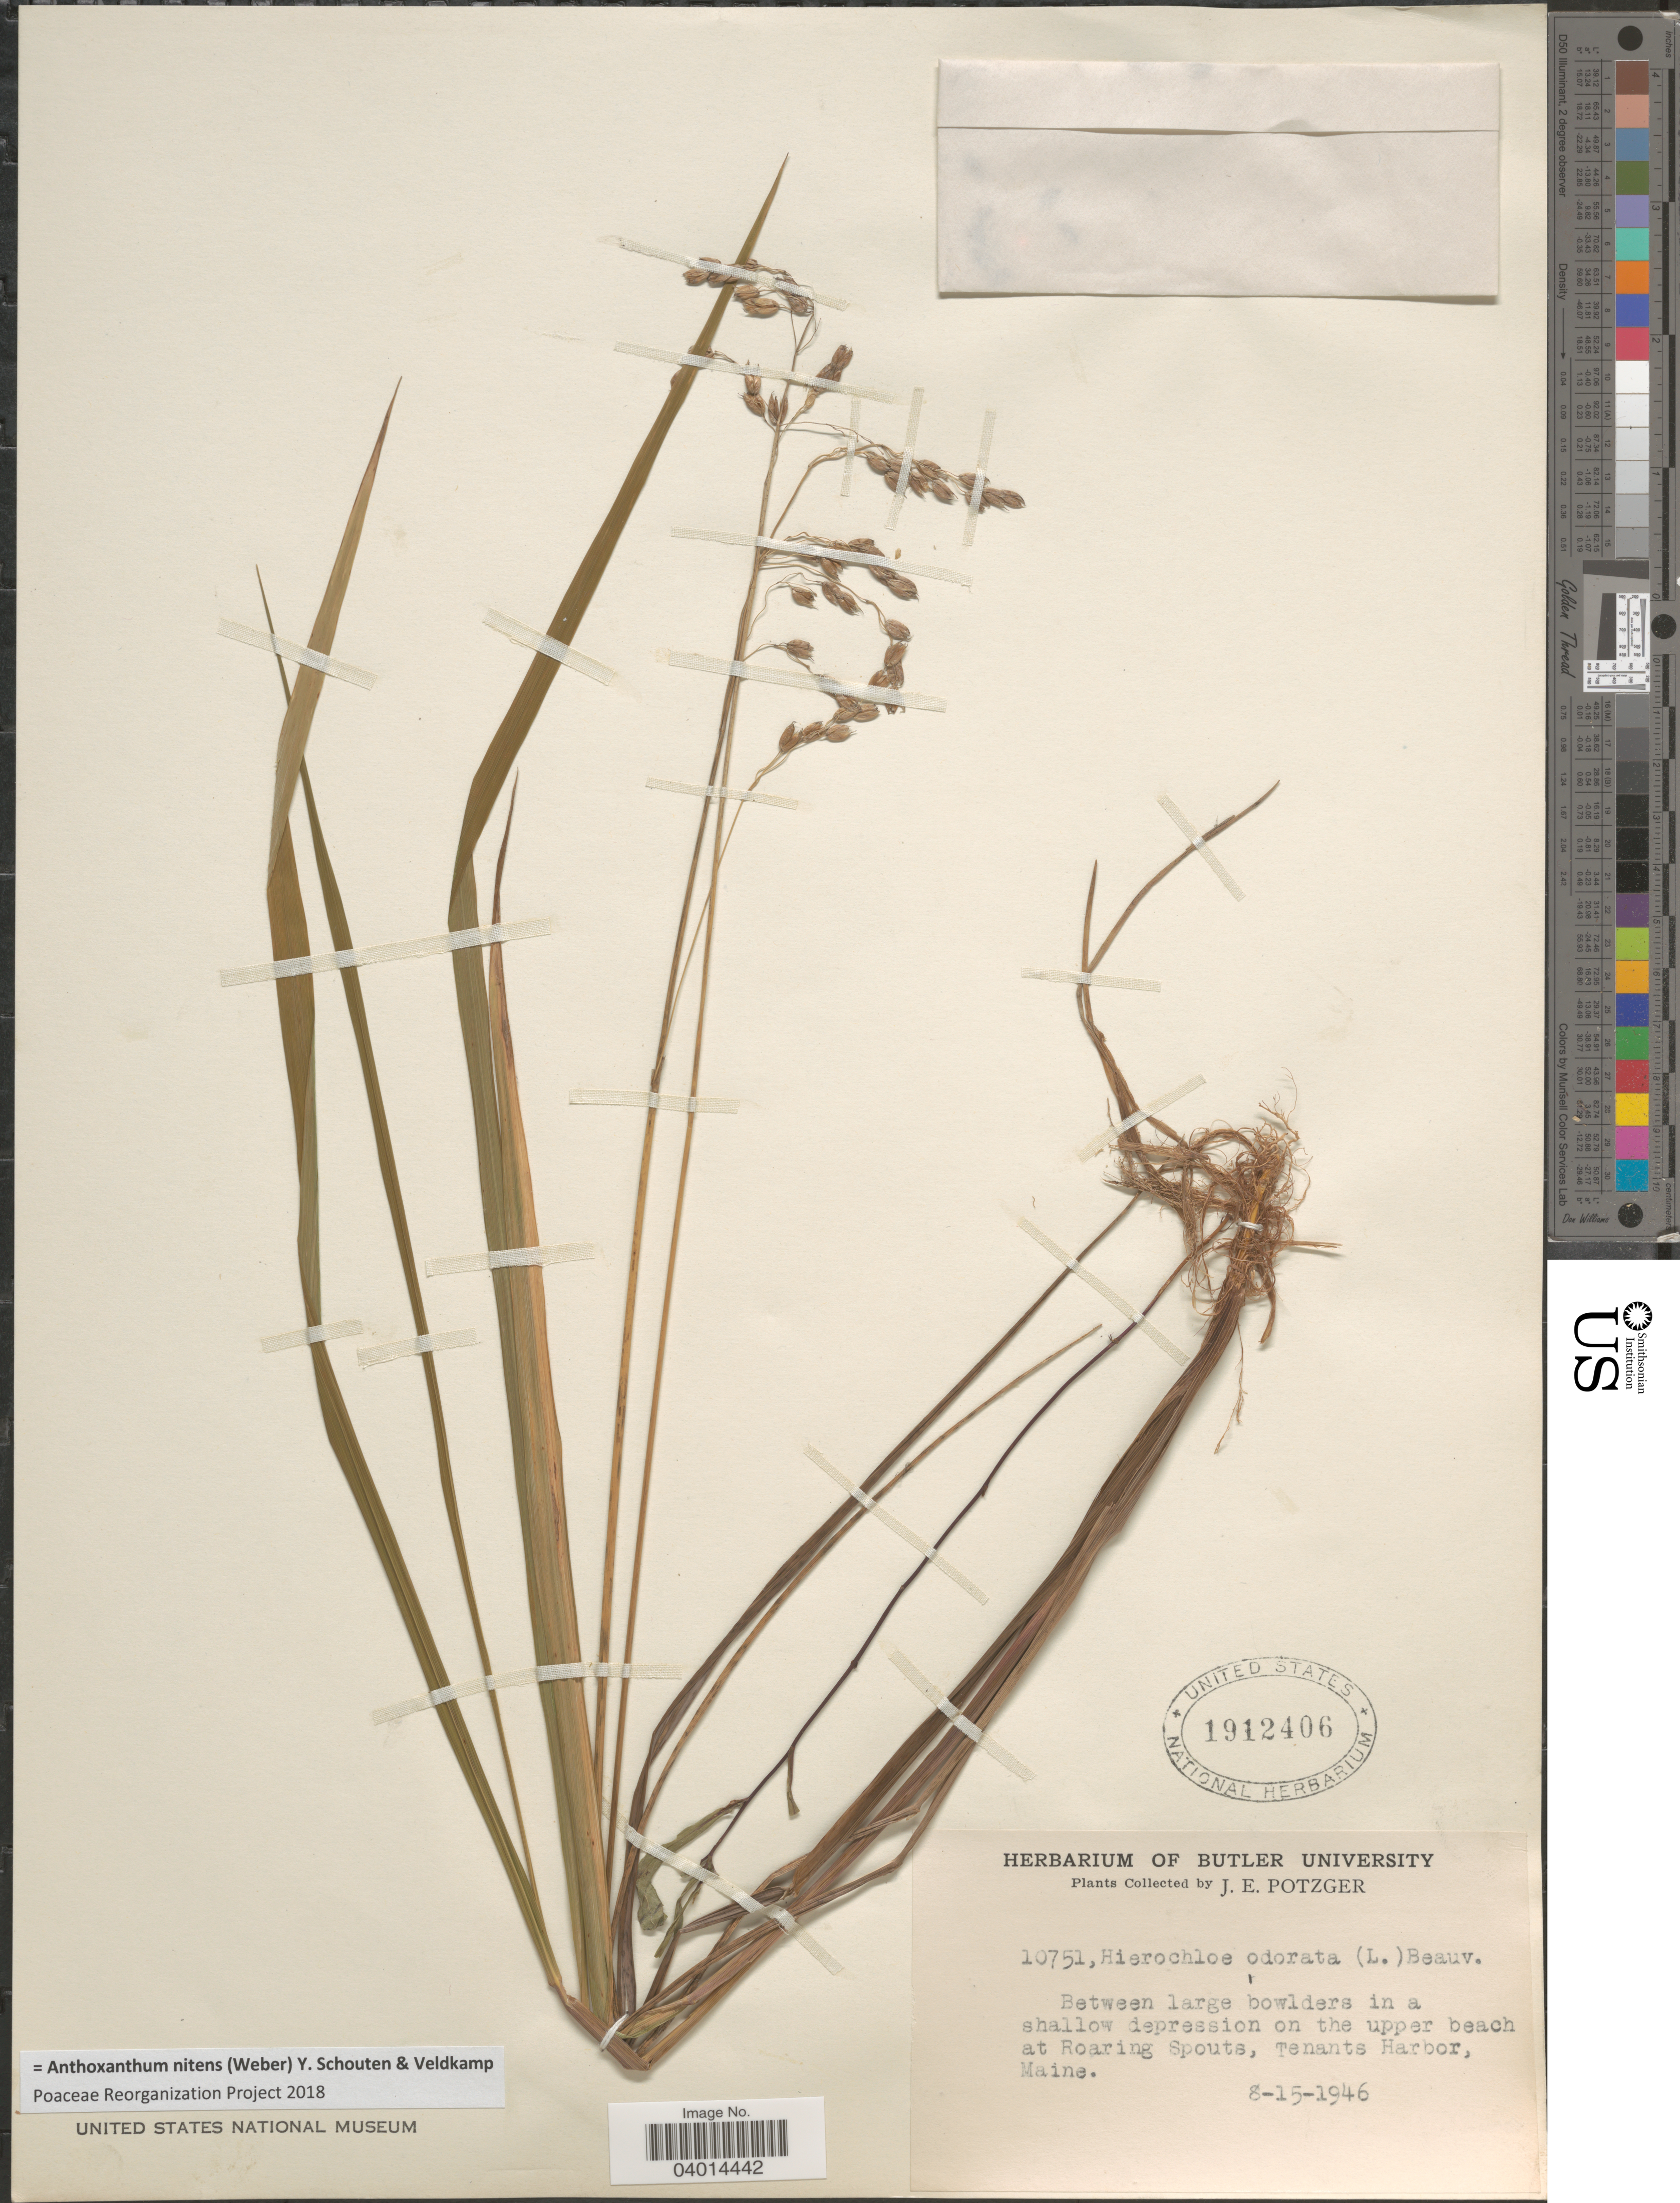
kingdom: Plantae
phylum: Tracheophyta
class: Liliopsida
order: Poales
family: Poaceae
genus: Anthoxanthum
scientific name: Anthoxanthum nitens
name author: (G.H. Weber) R.T.A. Schouten & Veldkamp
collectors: J. Potzger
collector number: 10751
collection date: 1946-08-15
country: United States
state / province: Maine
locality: On the upper beach at Roaring Spouts, Tenants Harbor.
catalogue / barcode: US 1912406